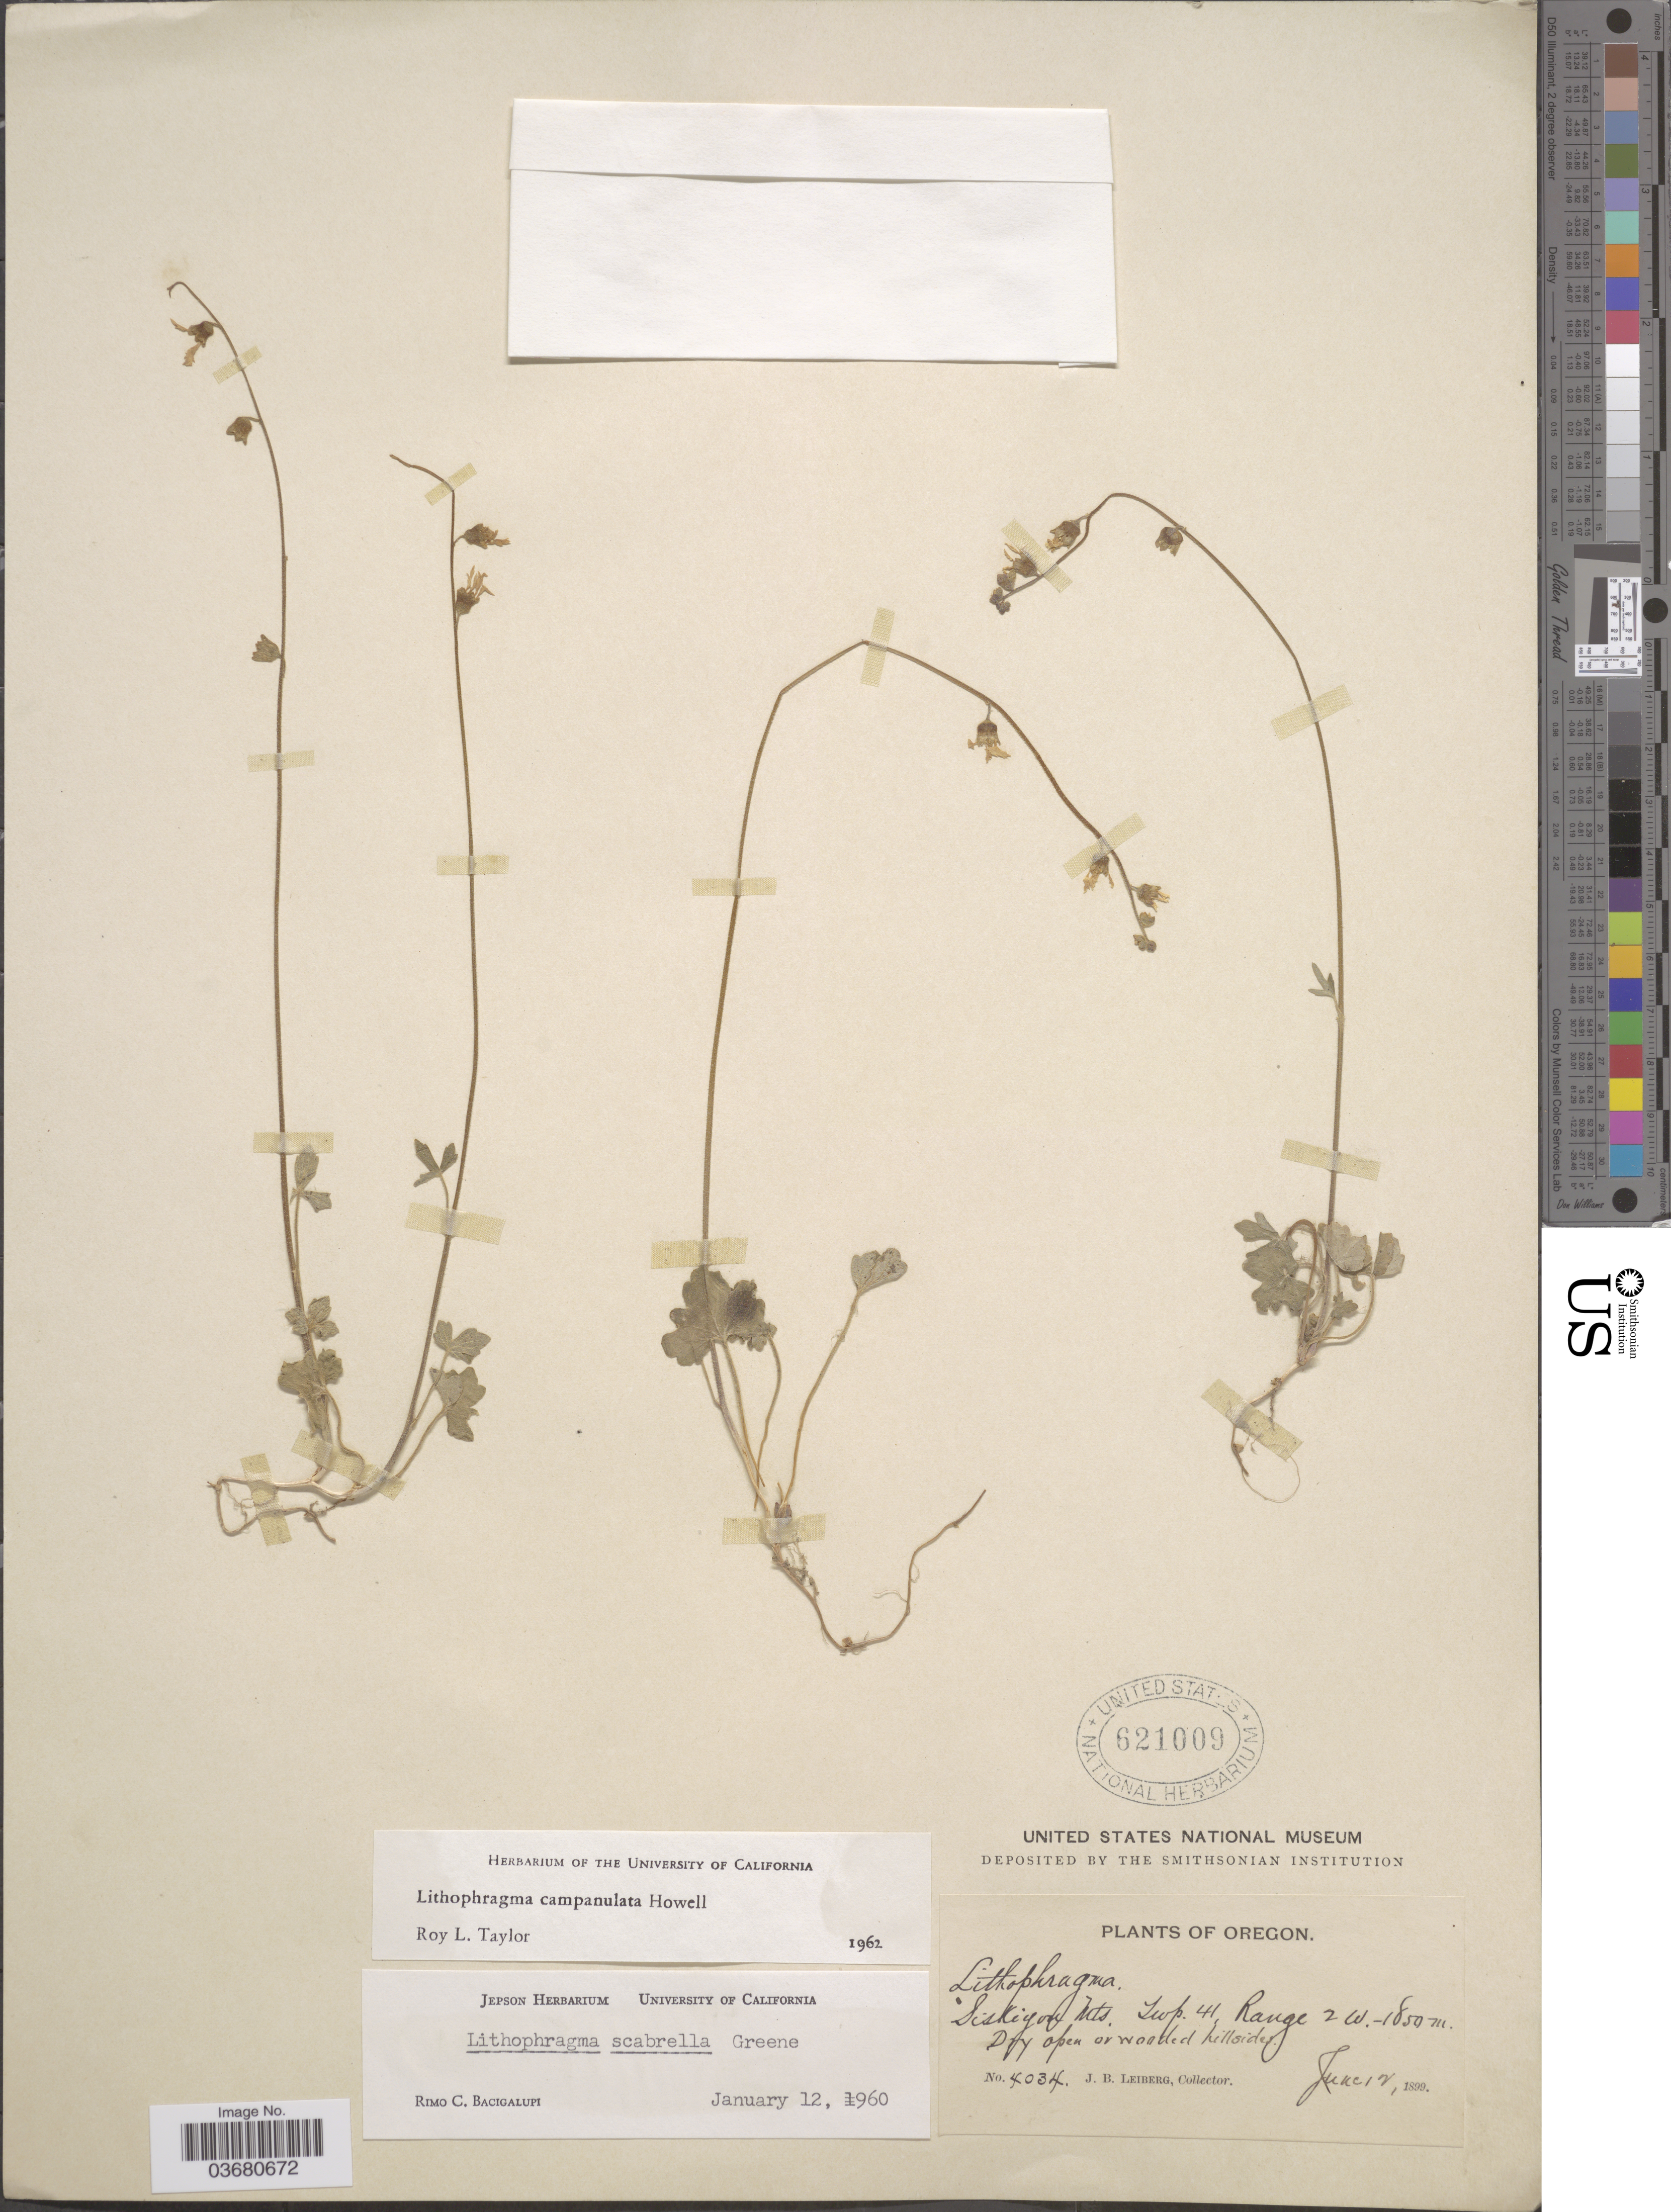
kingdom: Plantae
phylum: Tracheophyta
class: Magnoliopsida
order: Saxifragales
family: Saxifragaceae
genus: Lithophragma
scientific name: Lithophragma campanulatum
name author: Howell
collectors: J. B. Leiberg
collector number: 4034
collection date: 1899-06-12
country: United States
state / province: Oregon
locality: Siskiyou Mts. Twp. 41 Range 2 W.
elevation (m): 1850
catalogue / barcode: US 621009